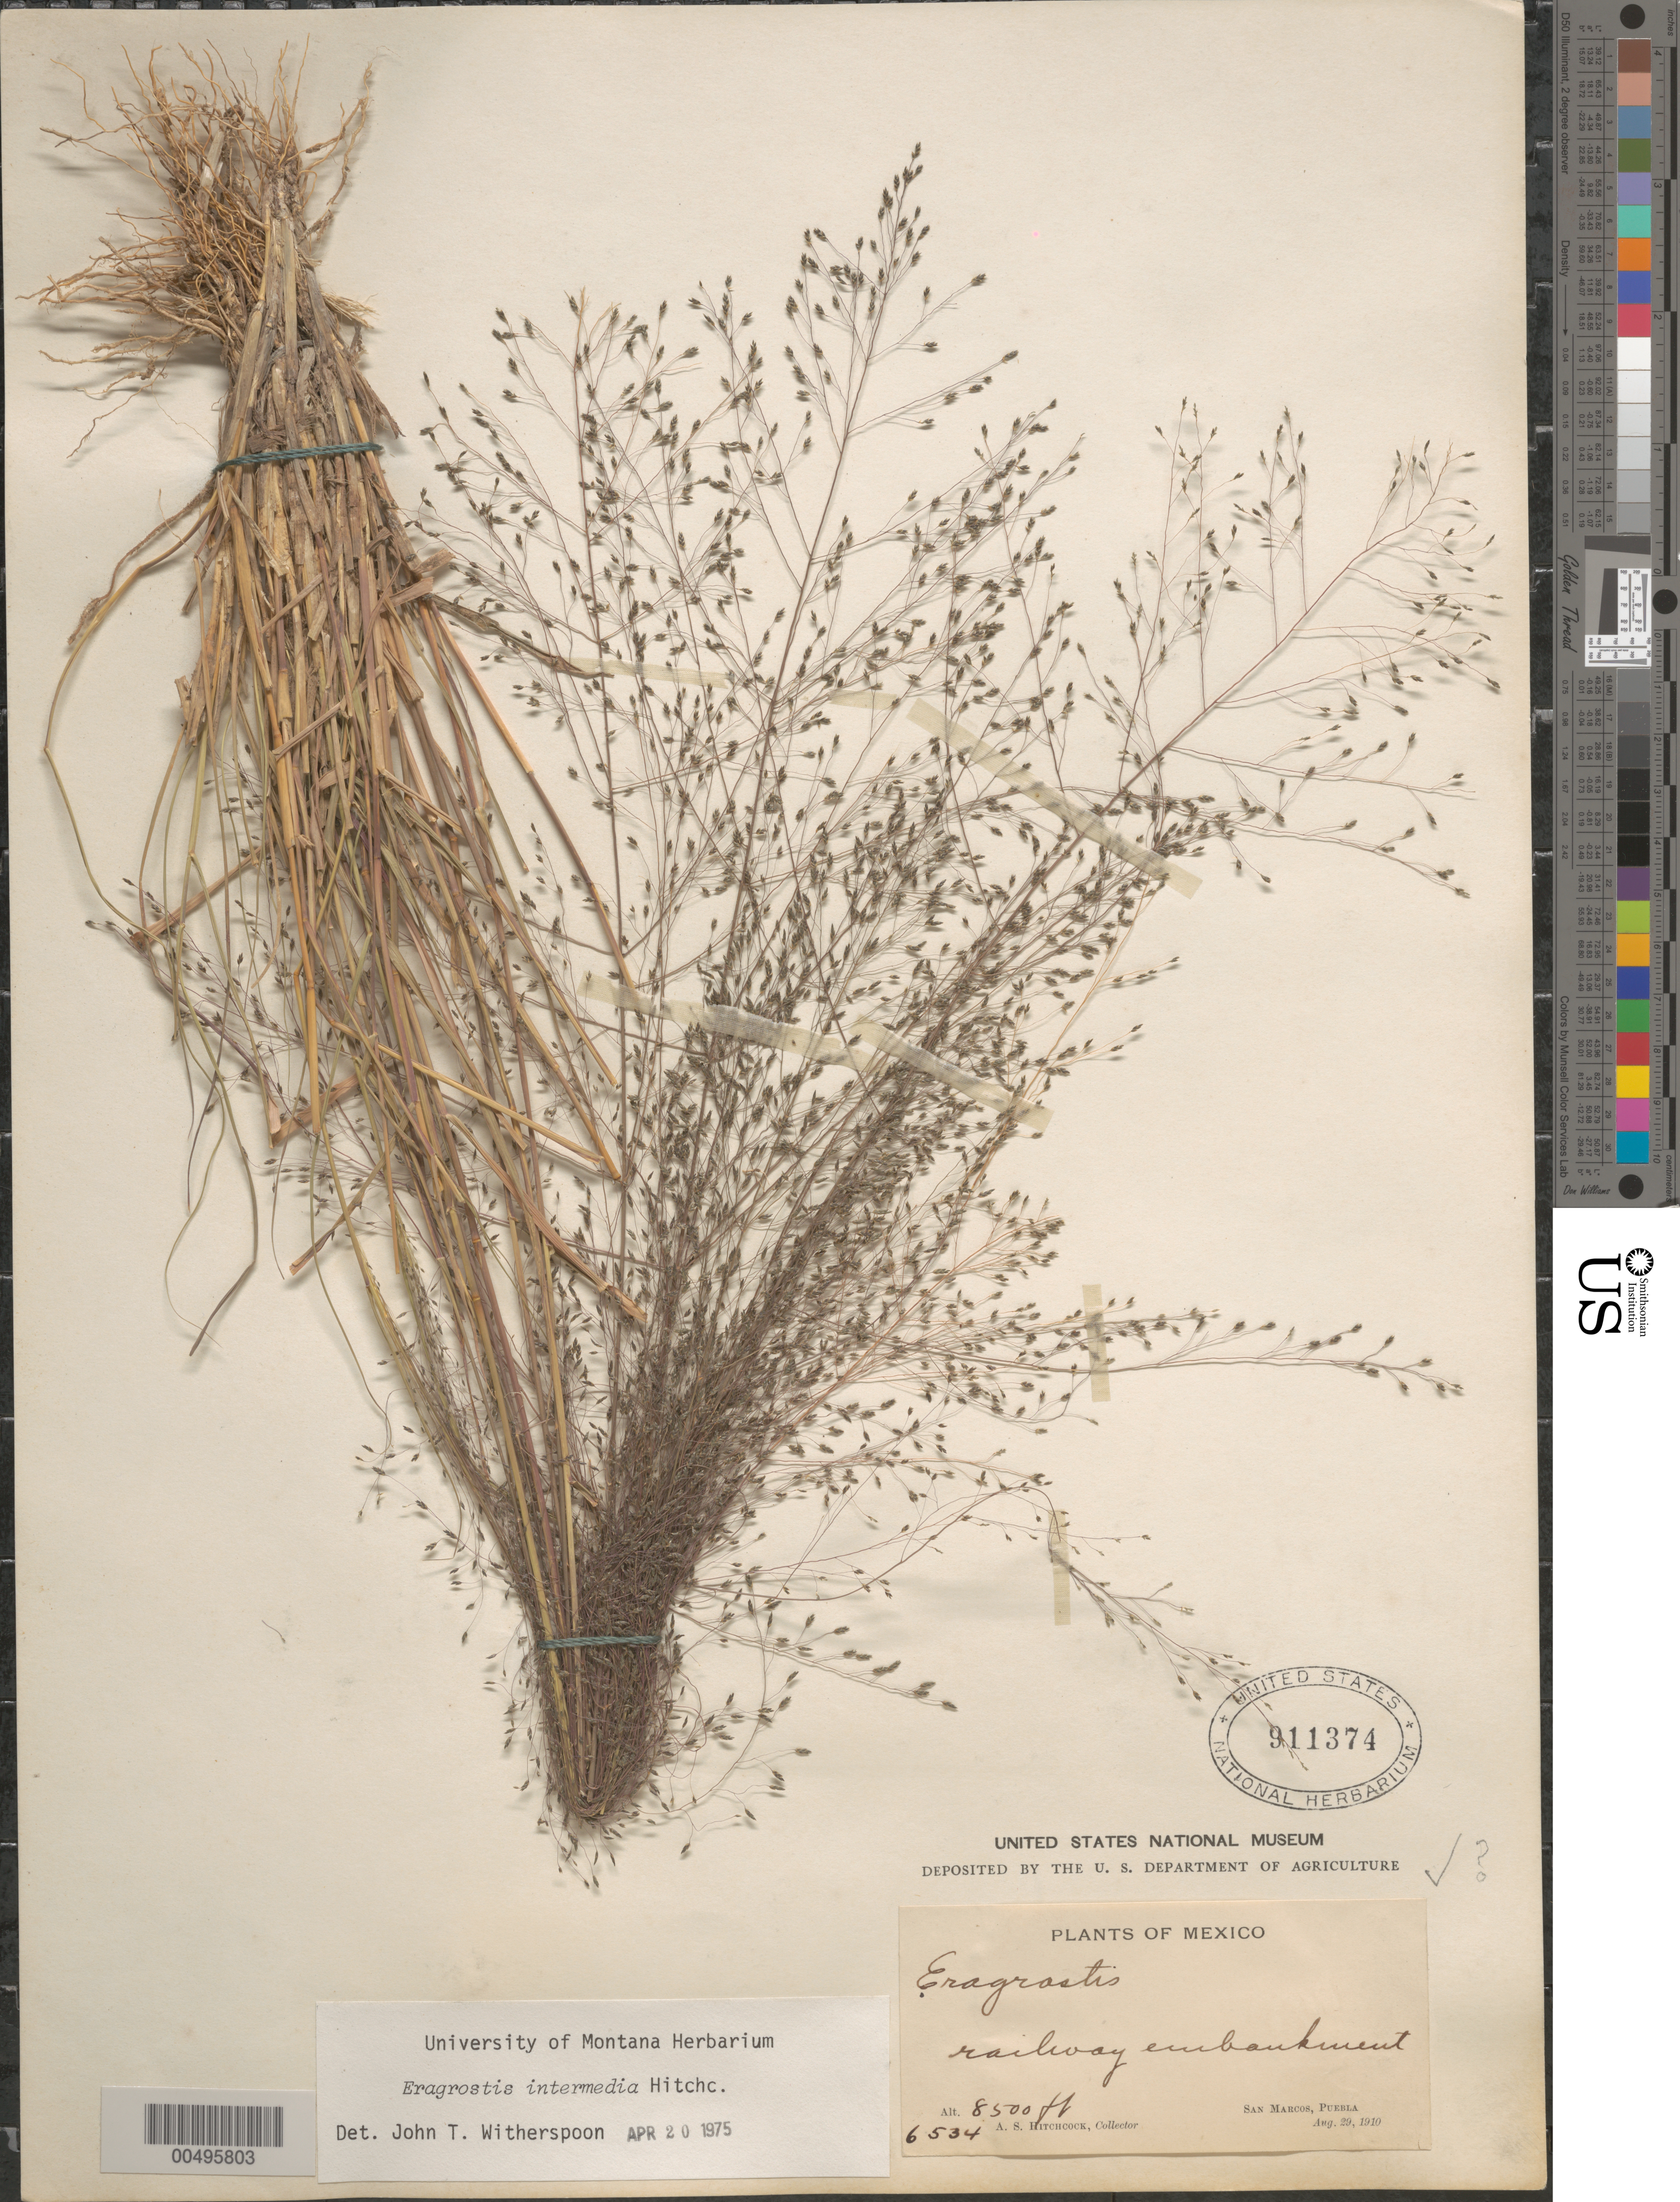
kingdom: Plantae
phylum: Tracheophyta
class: Liliopsida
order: Poales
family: Poaceae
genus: Eragrostis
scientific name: Eragrostis intermedia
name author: Hitchc.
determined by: Witherspoon, John T.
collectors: A. S. Hitchcock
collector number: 6534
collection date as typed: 29 Aug 1910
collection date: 1910-08-29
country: Mexico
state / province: Puebla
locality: San Marcos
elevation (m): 2591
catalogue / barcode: US 911374